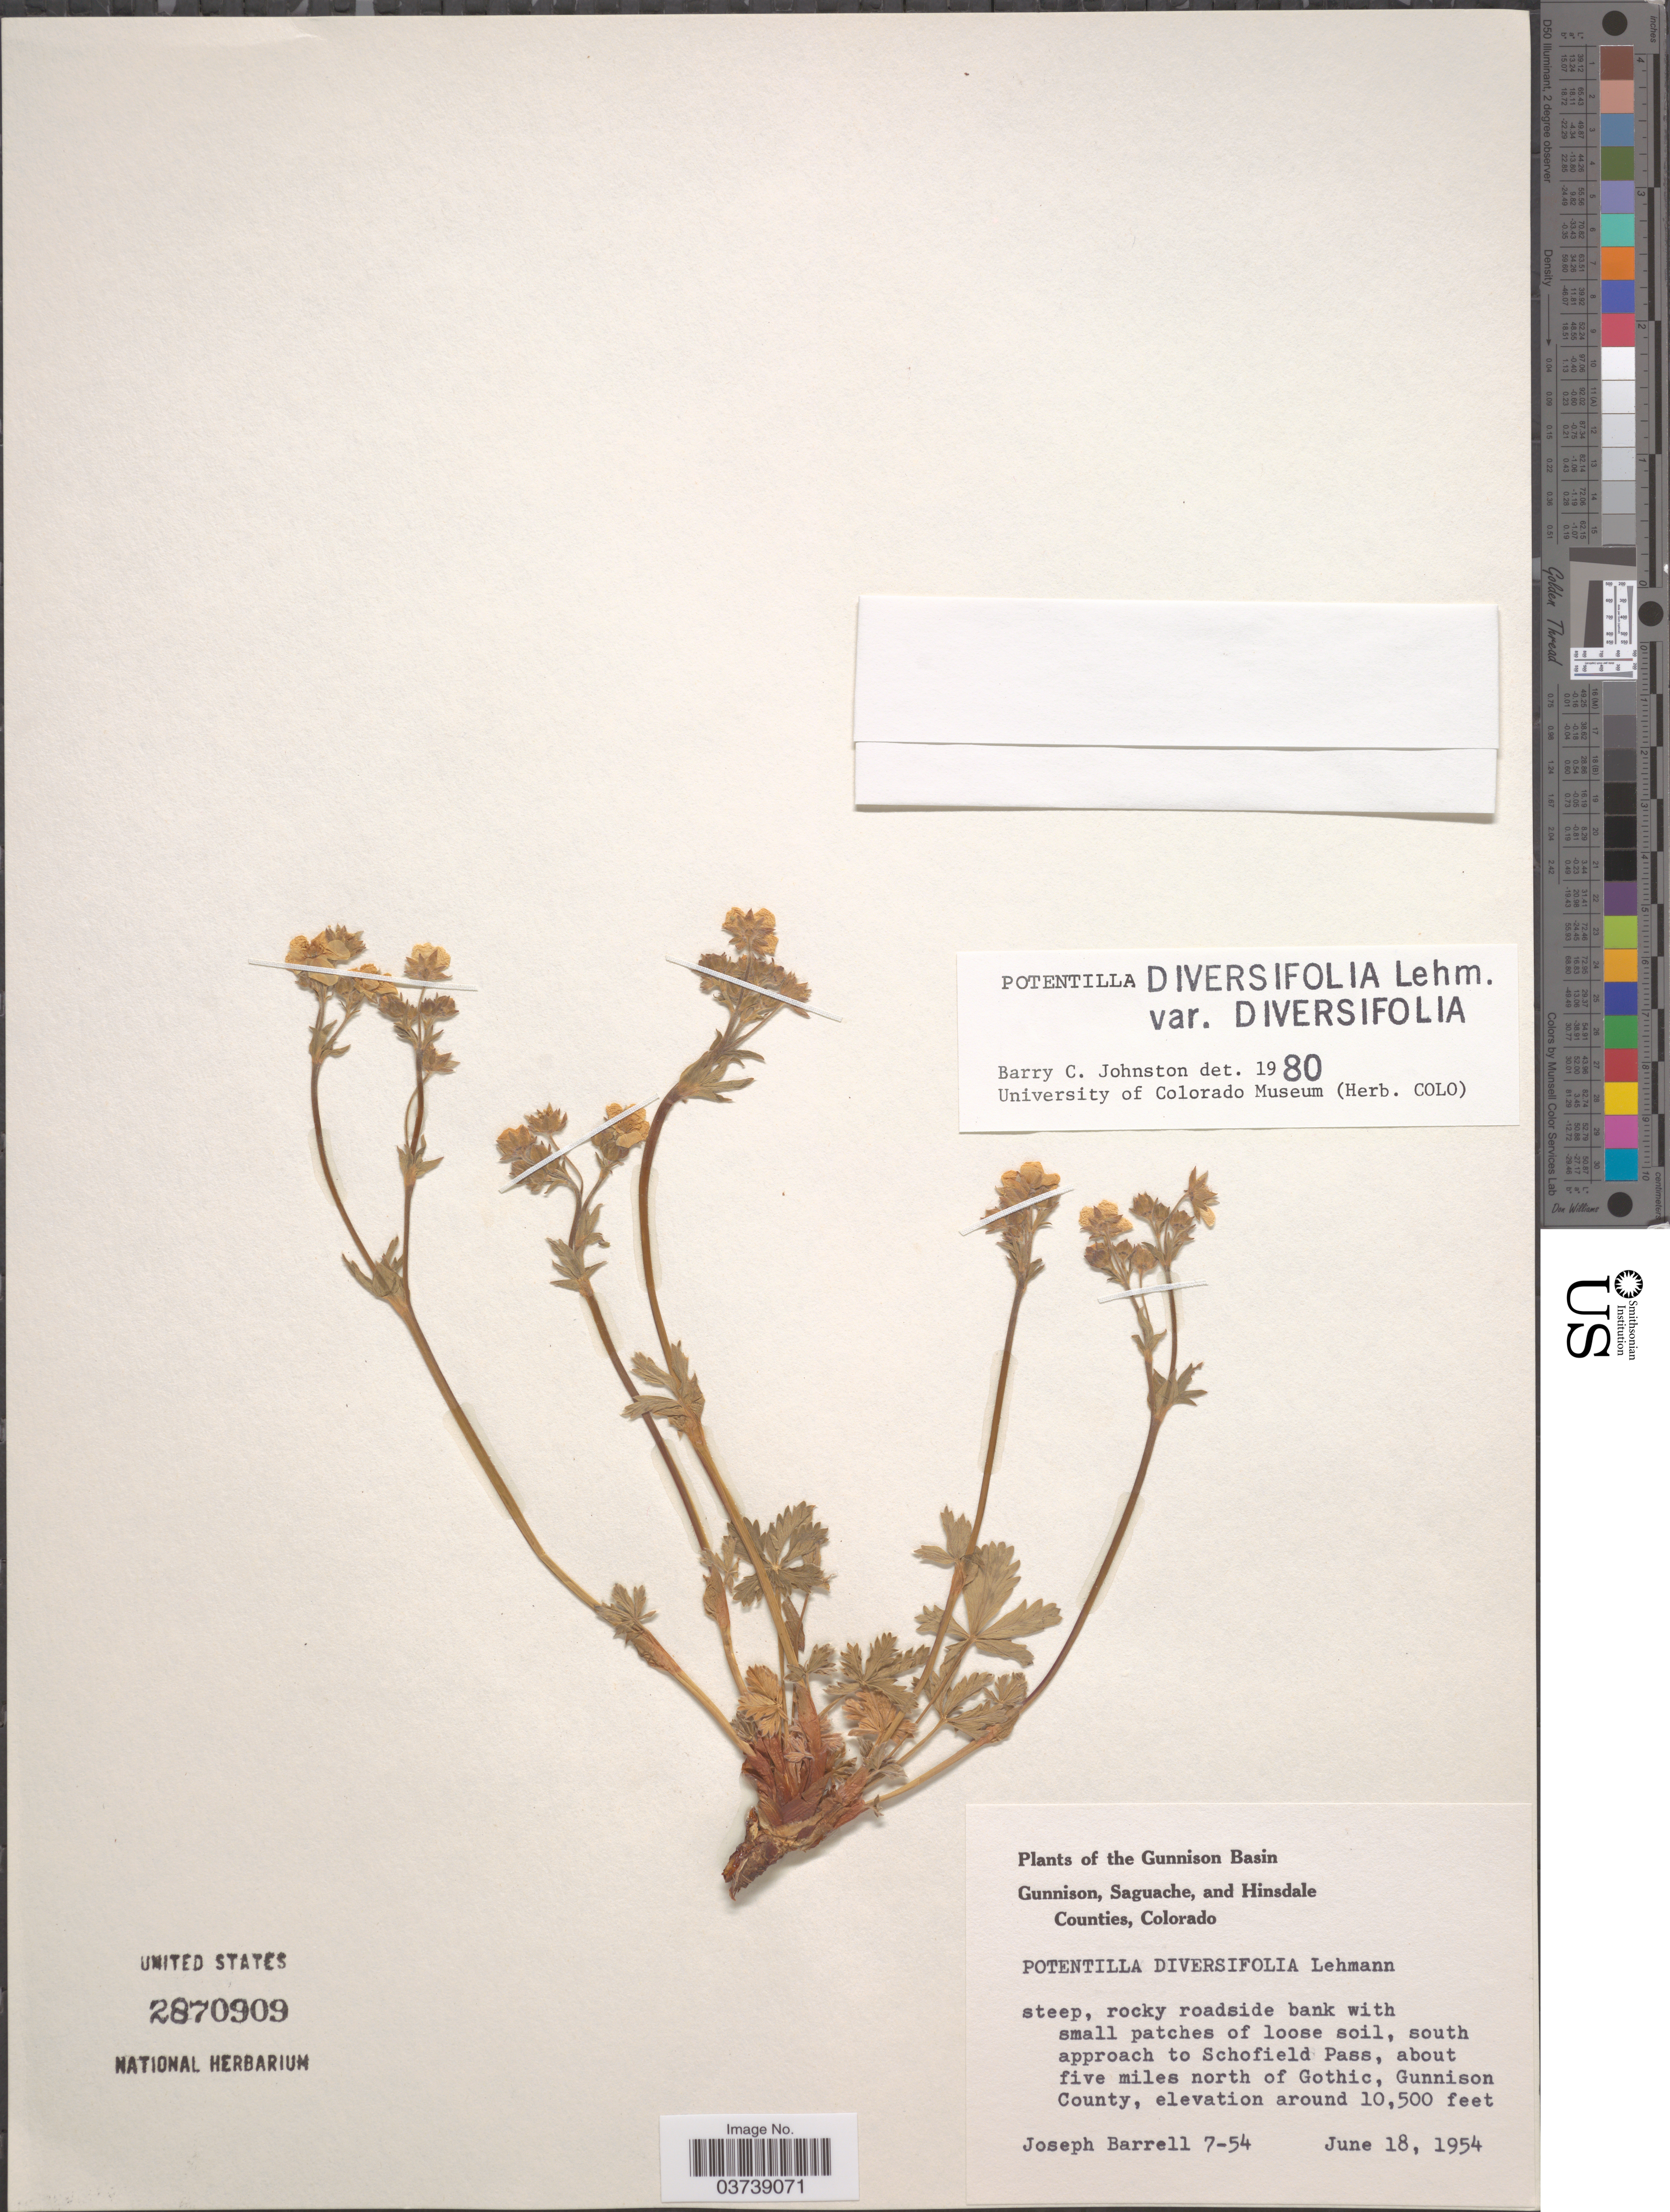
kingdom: Plantae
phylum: Tracheophyta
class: Magnoliopsida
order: Rosales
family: Rosaceae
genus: Potentilla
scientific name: Potentilla diversifolia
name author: Lehm.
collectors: J. Barrell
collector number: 7-54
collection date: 1954-06-18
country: United States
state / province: Colorado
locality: The Gunnison Basin. South approach to Schofield Pass, about five miles north of Gothic, Gunnison County.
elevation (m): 3200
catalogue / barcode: US 2870909